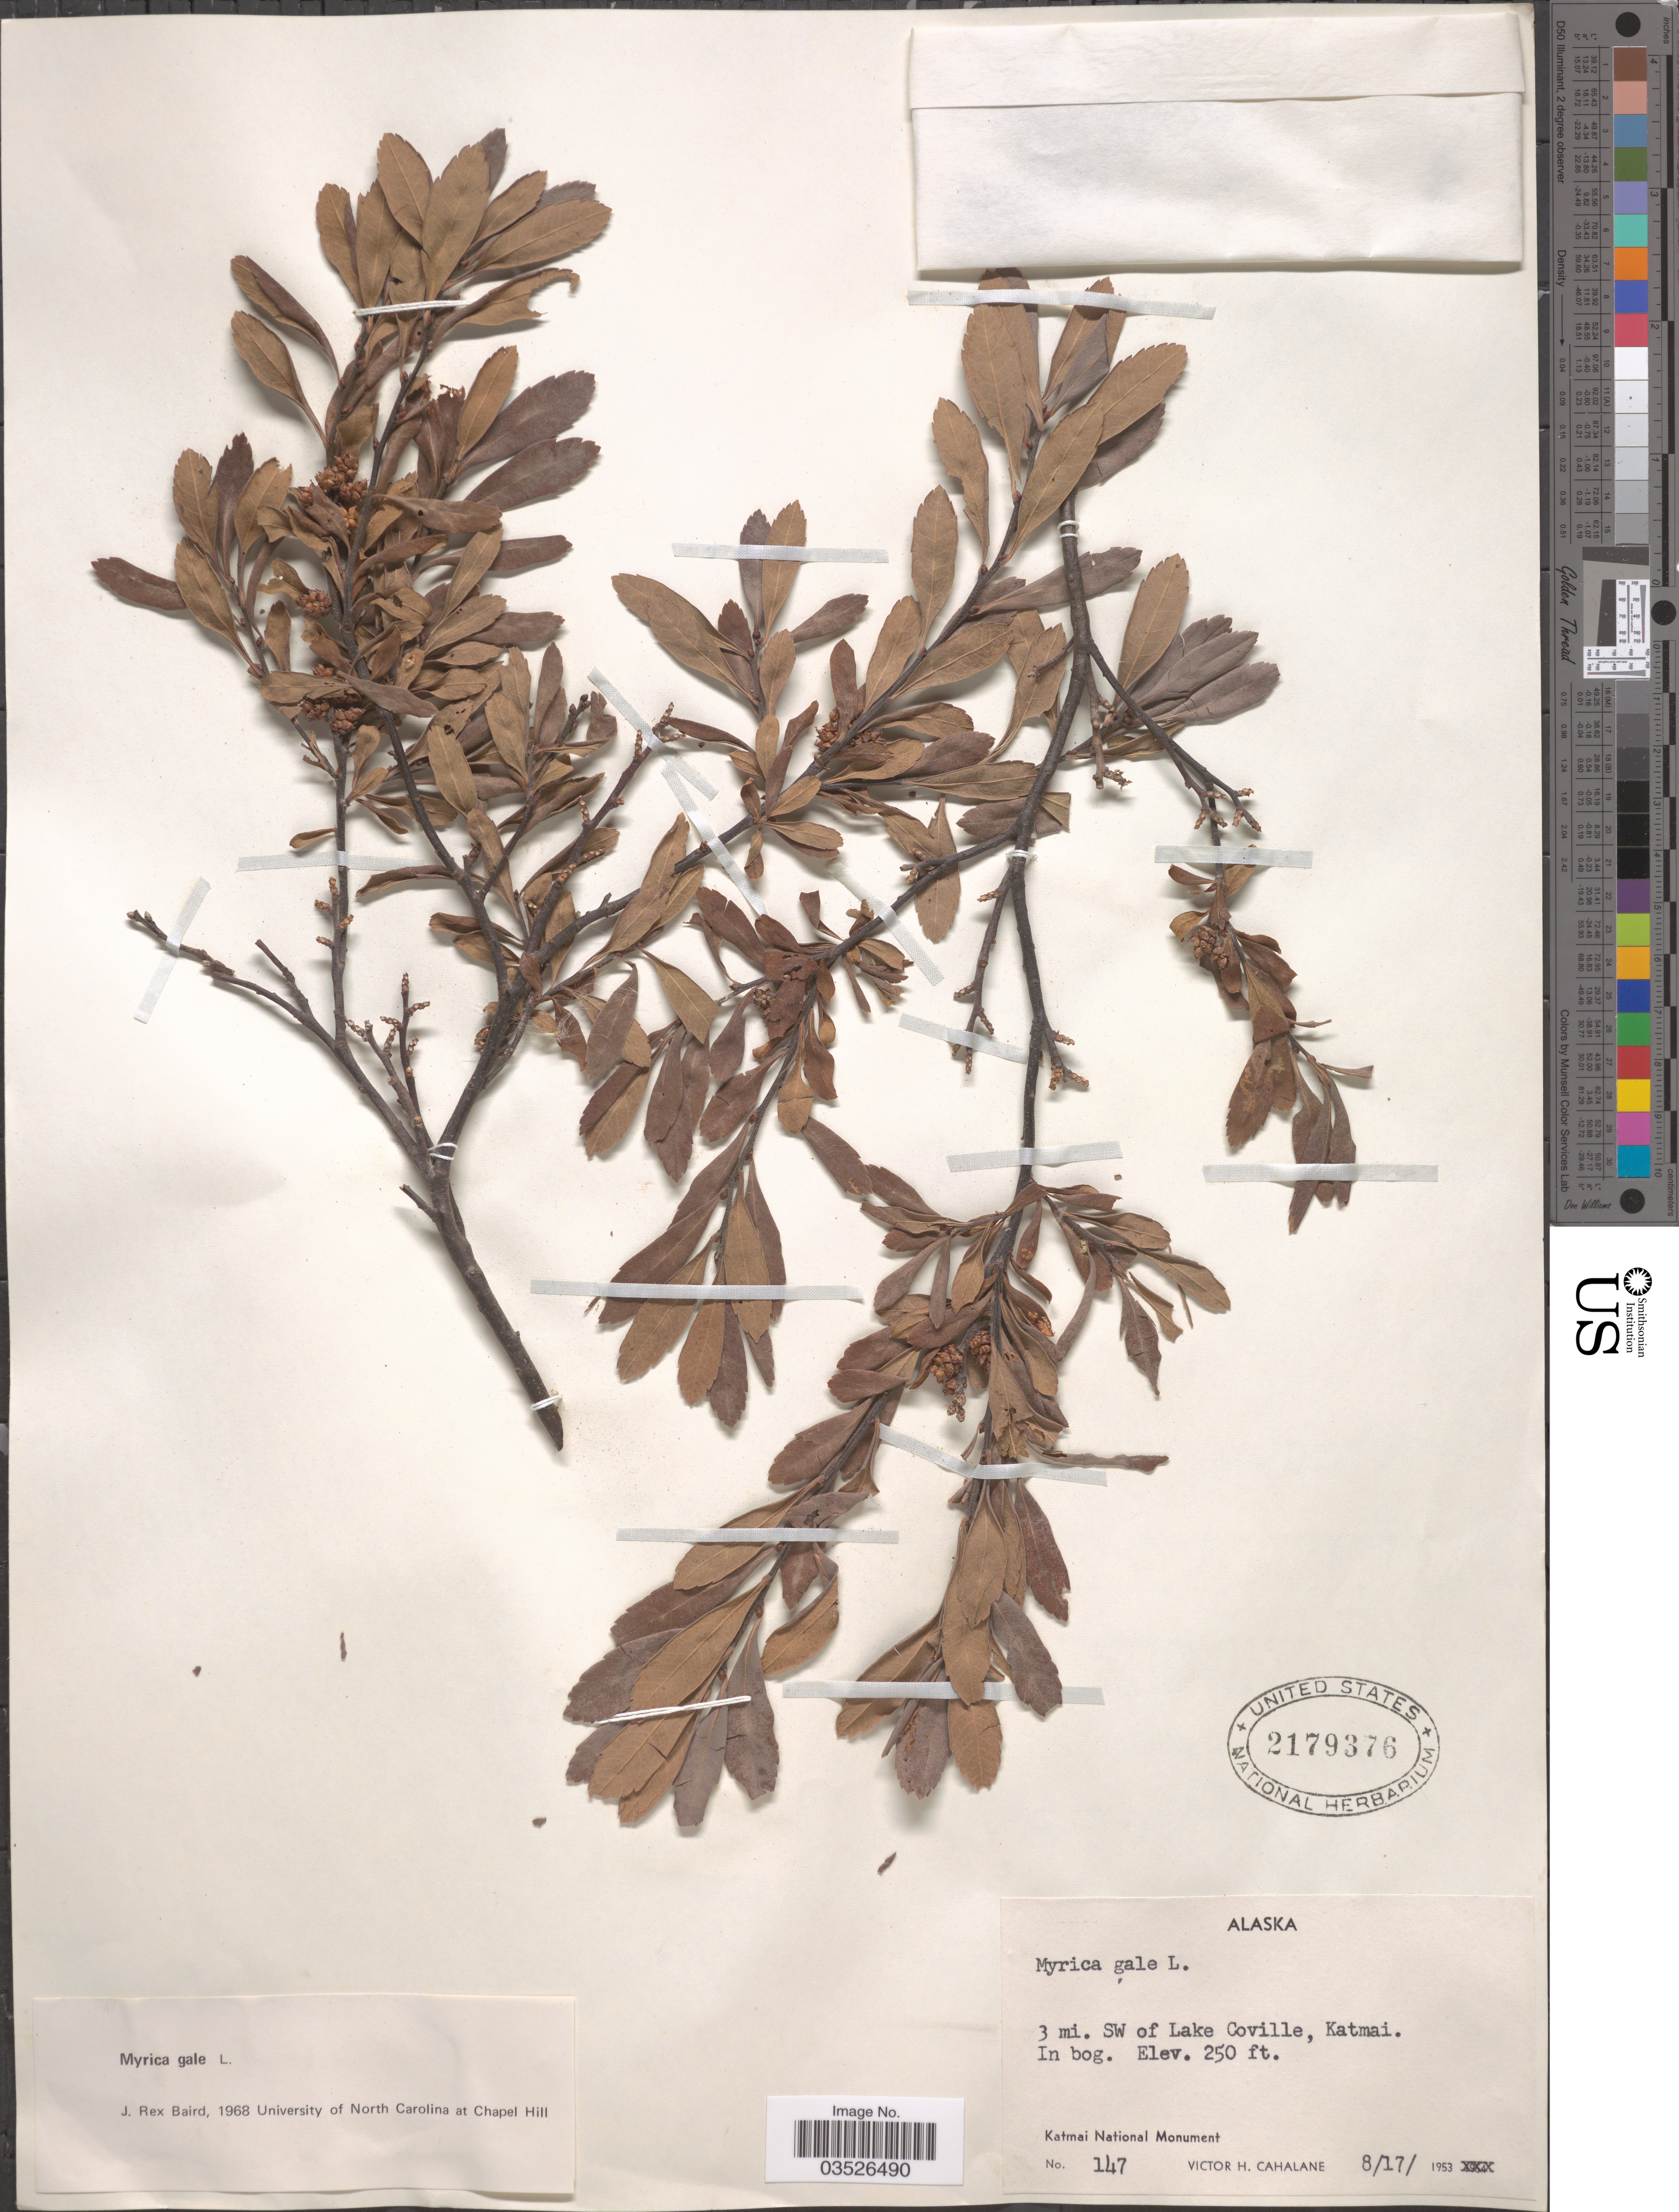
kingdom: Plantae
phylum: Tracheophyta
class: Magnoliopsida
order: Fagales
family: Myricaceae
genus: Myrica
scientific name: Myrica gale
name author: L.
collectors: V. Cahalane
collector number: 147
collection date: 1953-08-17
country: United States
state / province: Alaska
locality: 3 mi. SW of Lake Coville, Katmai. Katmai National Monument.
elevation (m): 76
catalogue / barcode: US 2179376